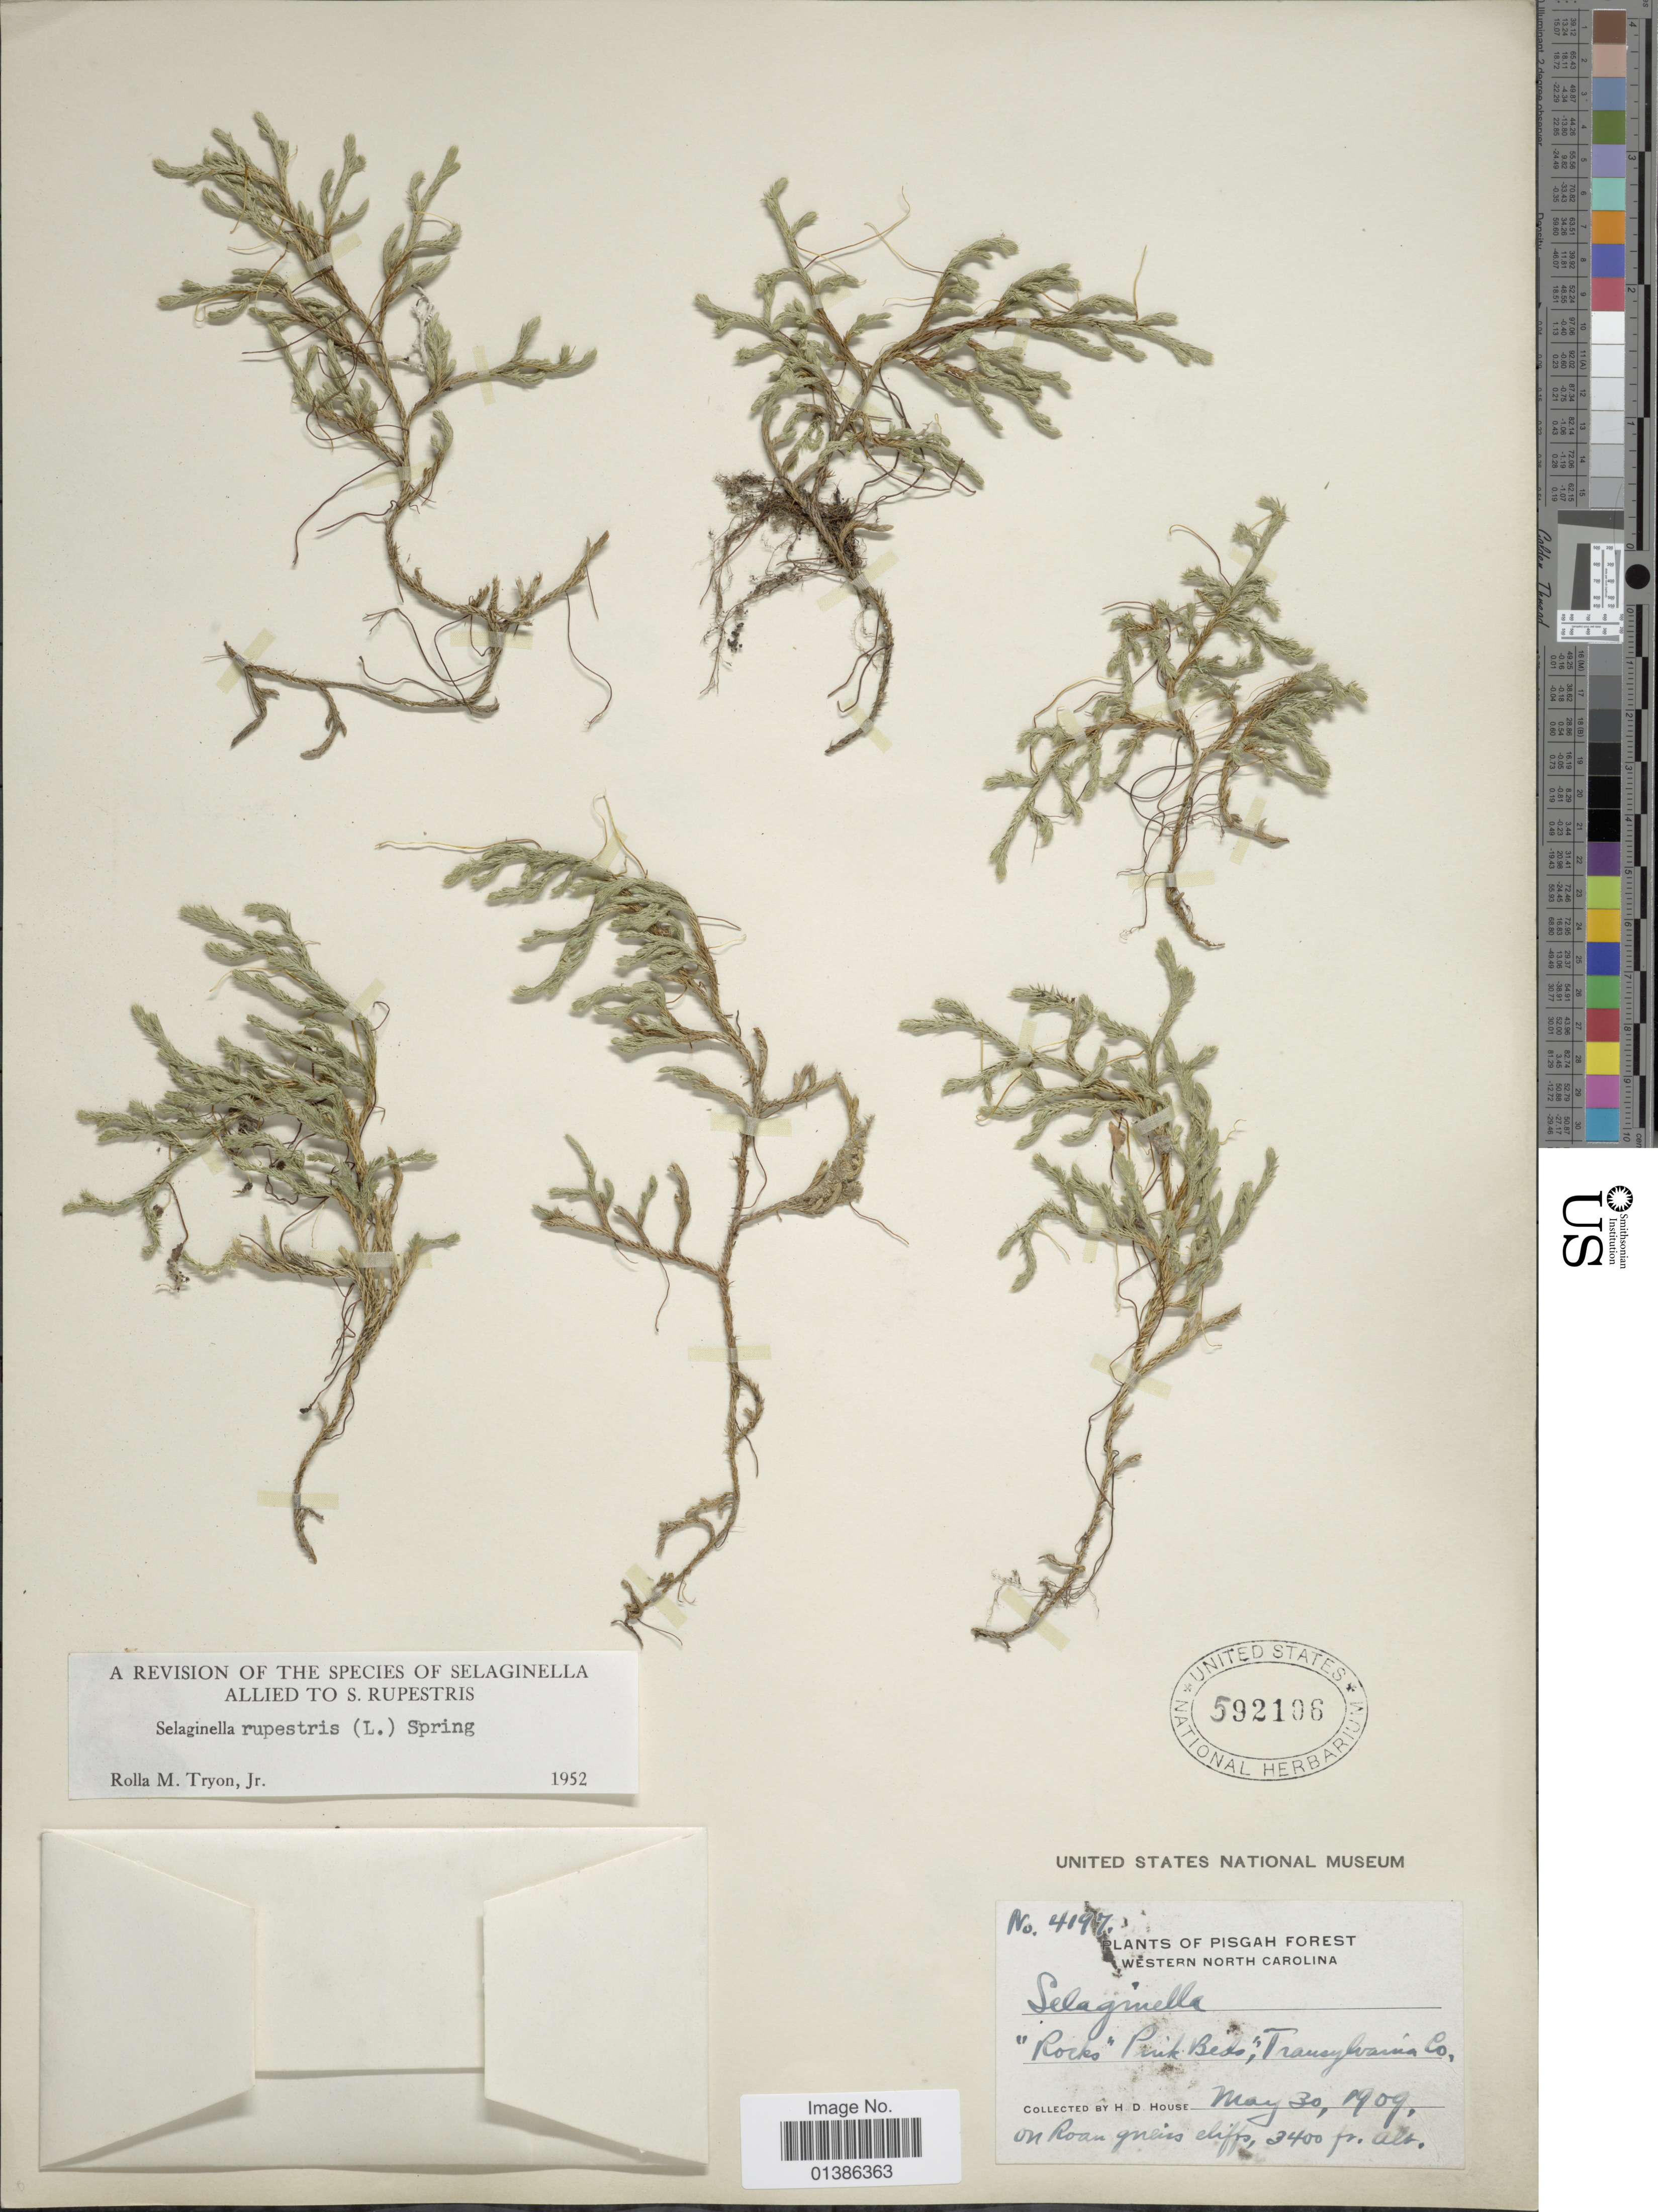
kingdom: Plantae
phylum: Tracheophyta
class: Lycopodiopsida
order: Selaginellales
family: Selaginellaceae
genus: Selaginella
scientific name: Selaginella rupestris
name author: (L.) Spring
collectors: H. D. House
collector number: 4197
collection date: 1909-05-30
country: United States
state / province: North Carolina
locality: Pisgah Forest. Western North Caroline. "Rocks" Pink Bed, "Transylvania Co.".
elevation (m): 1036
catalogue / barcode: US 592106